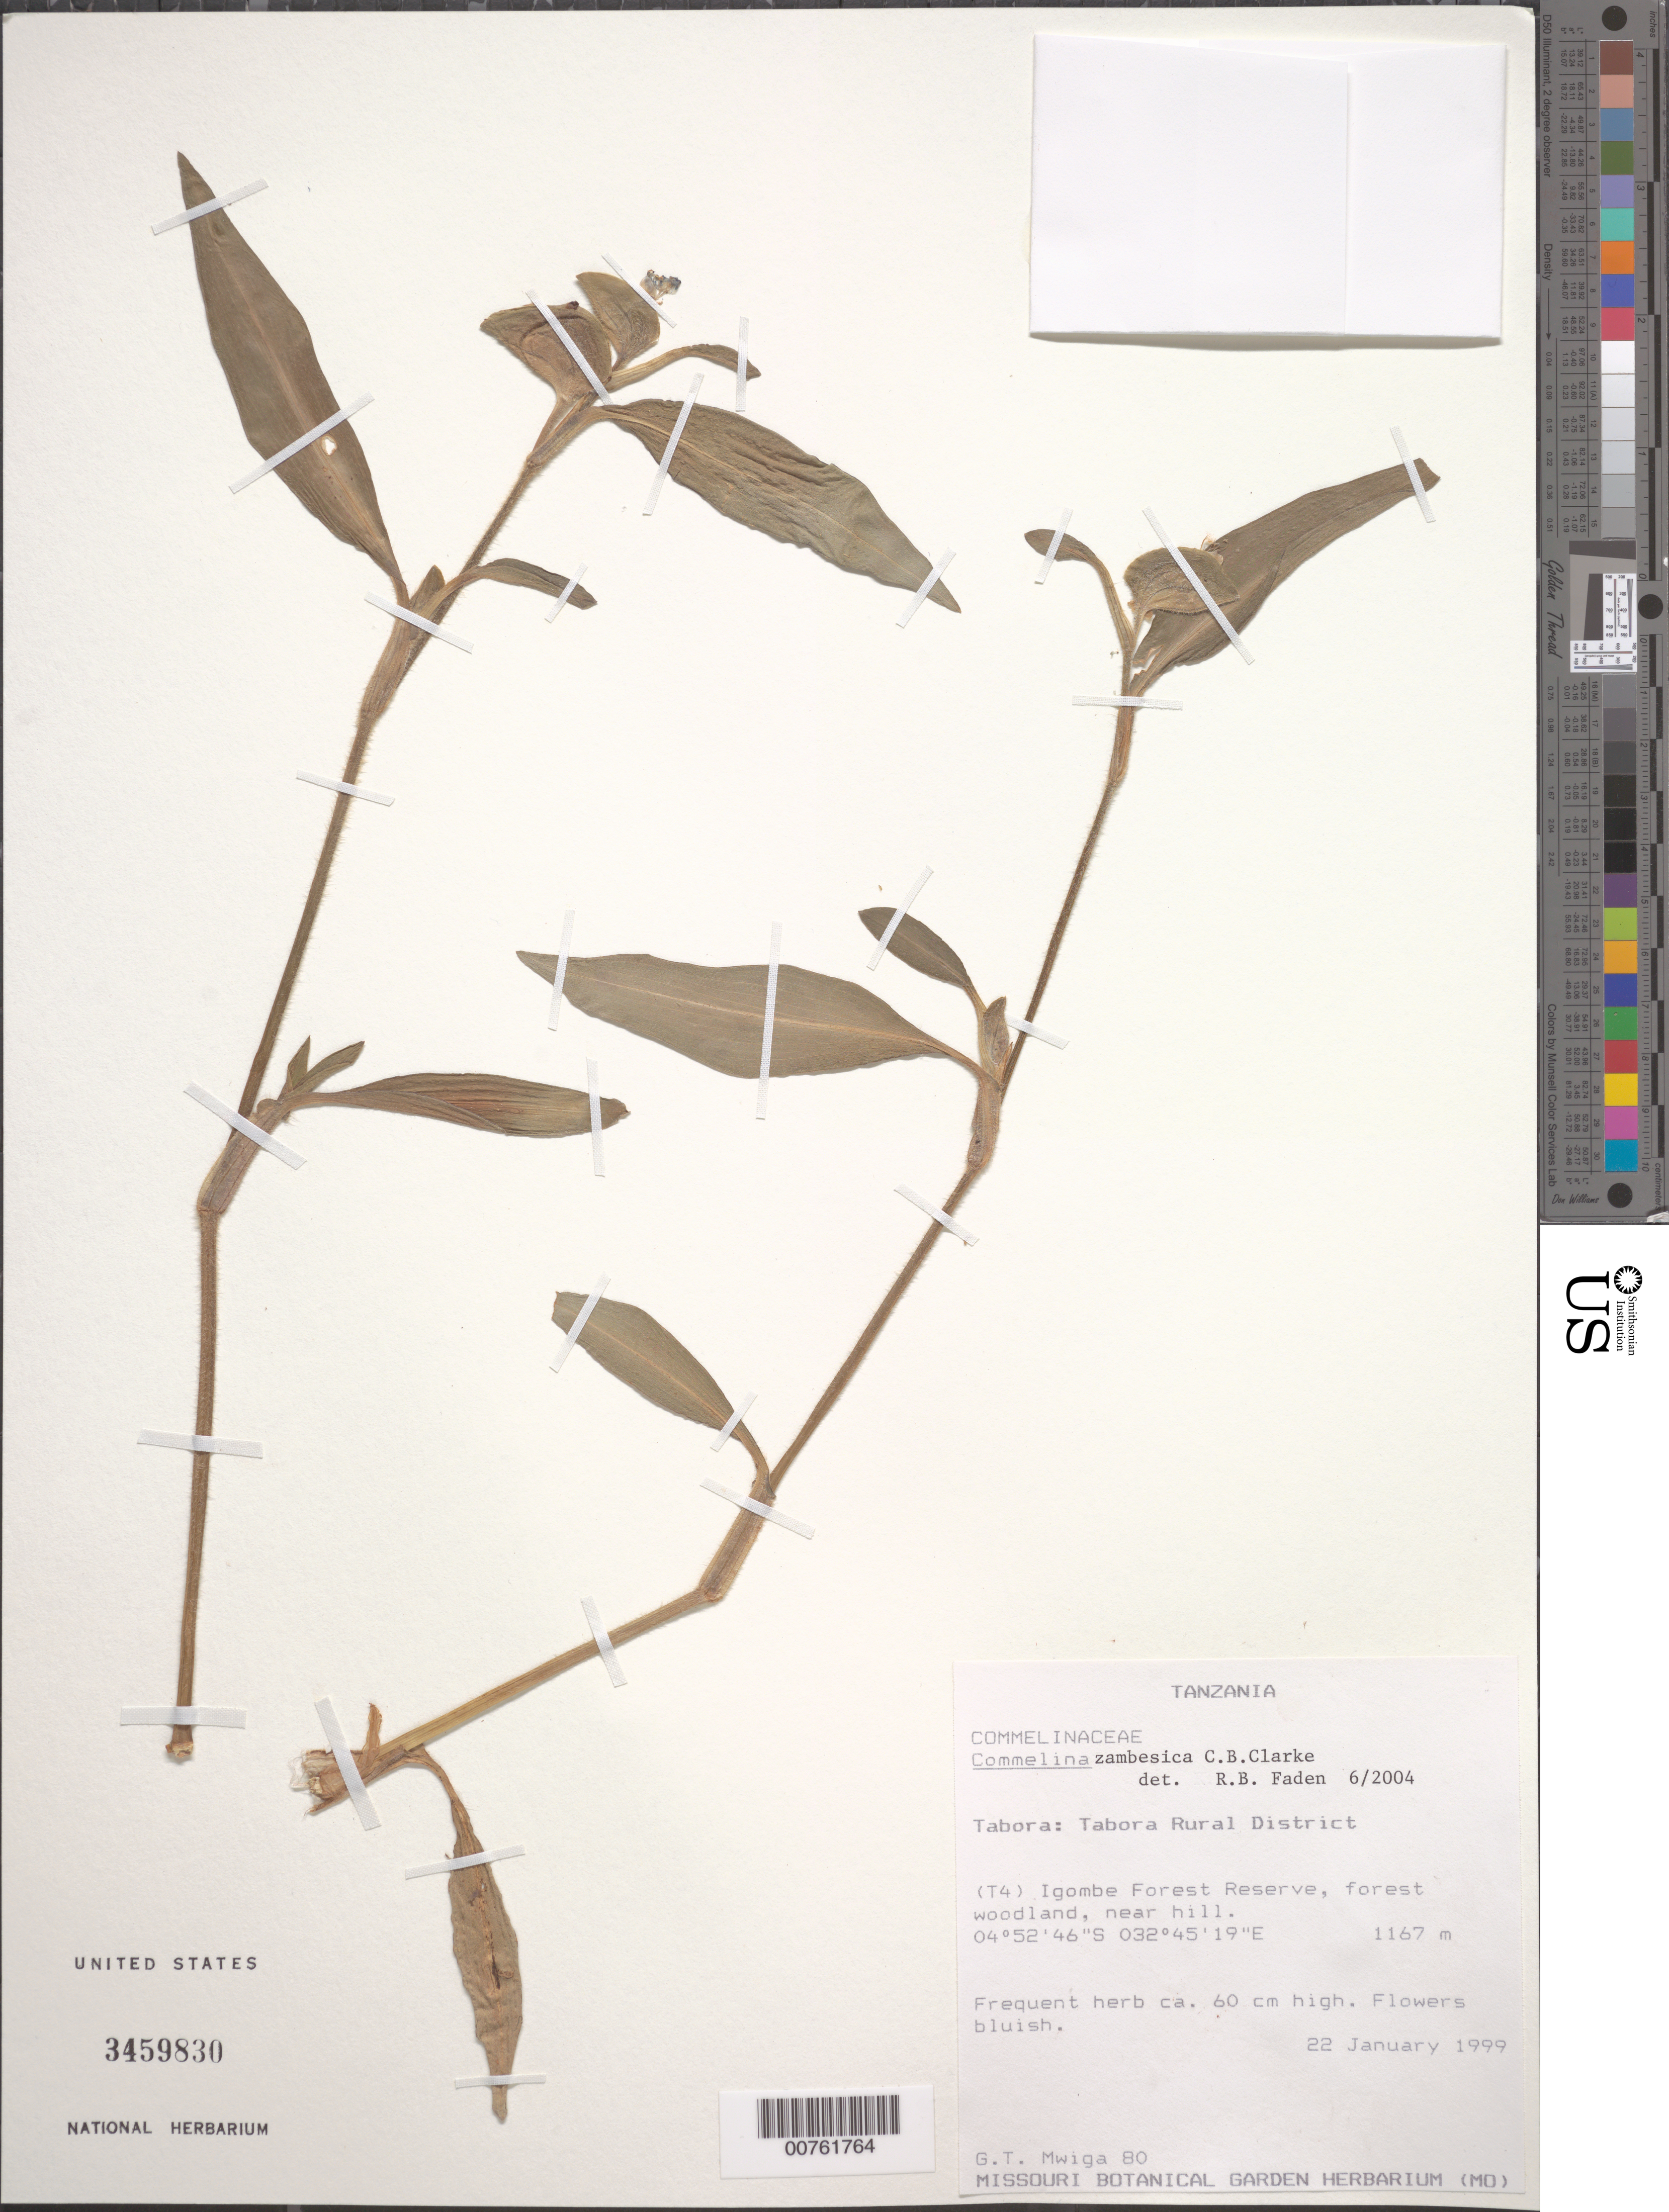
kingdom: Plantae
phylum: Tracheophyta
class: Liliopsida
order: Commelinales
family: Commelinaceae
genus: Commelina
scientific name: Commelina zambesica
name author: C.B. Clarke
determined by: Faden, Robert B., (US), Smithsonian Institution - National Museum of Natural History (UNITED STATES)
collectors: G. Mwiga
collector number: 80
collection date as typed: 22 Jan 1999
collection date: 1999-01-22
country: Tanzania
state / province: Tabora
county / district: Tabora Rural District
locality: T4. Igombe Forest Reserve,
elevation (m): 1167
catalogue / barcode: US 3459830